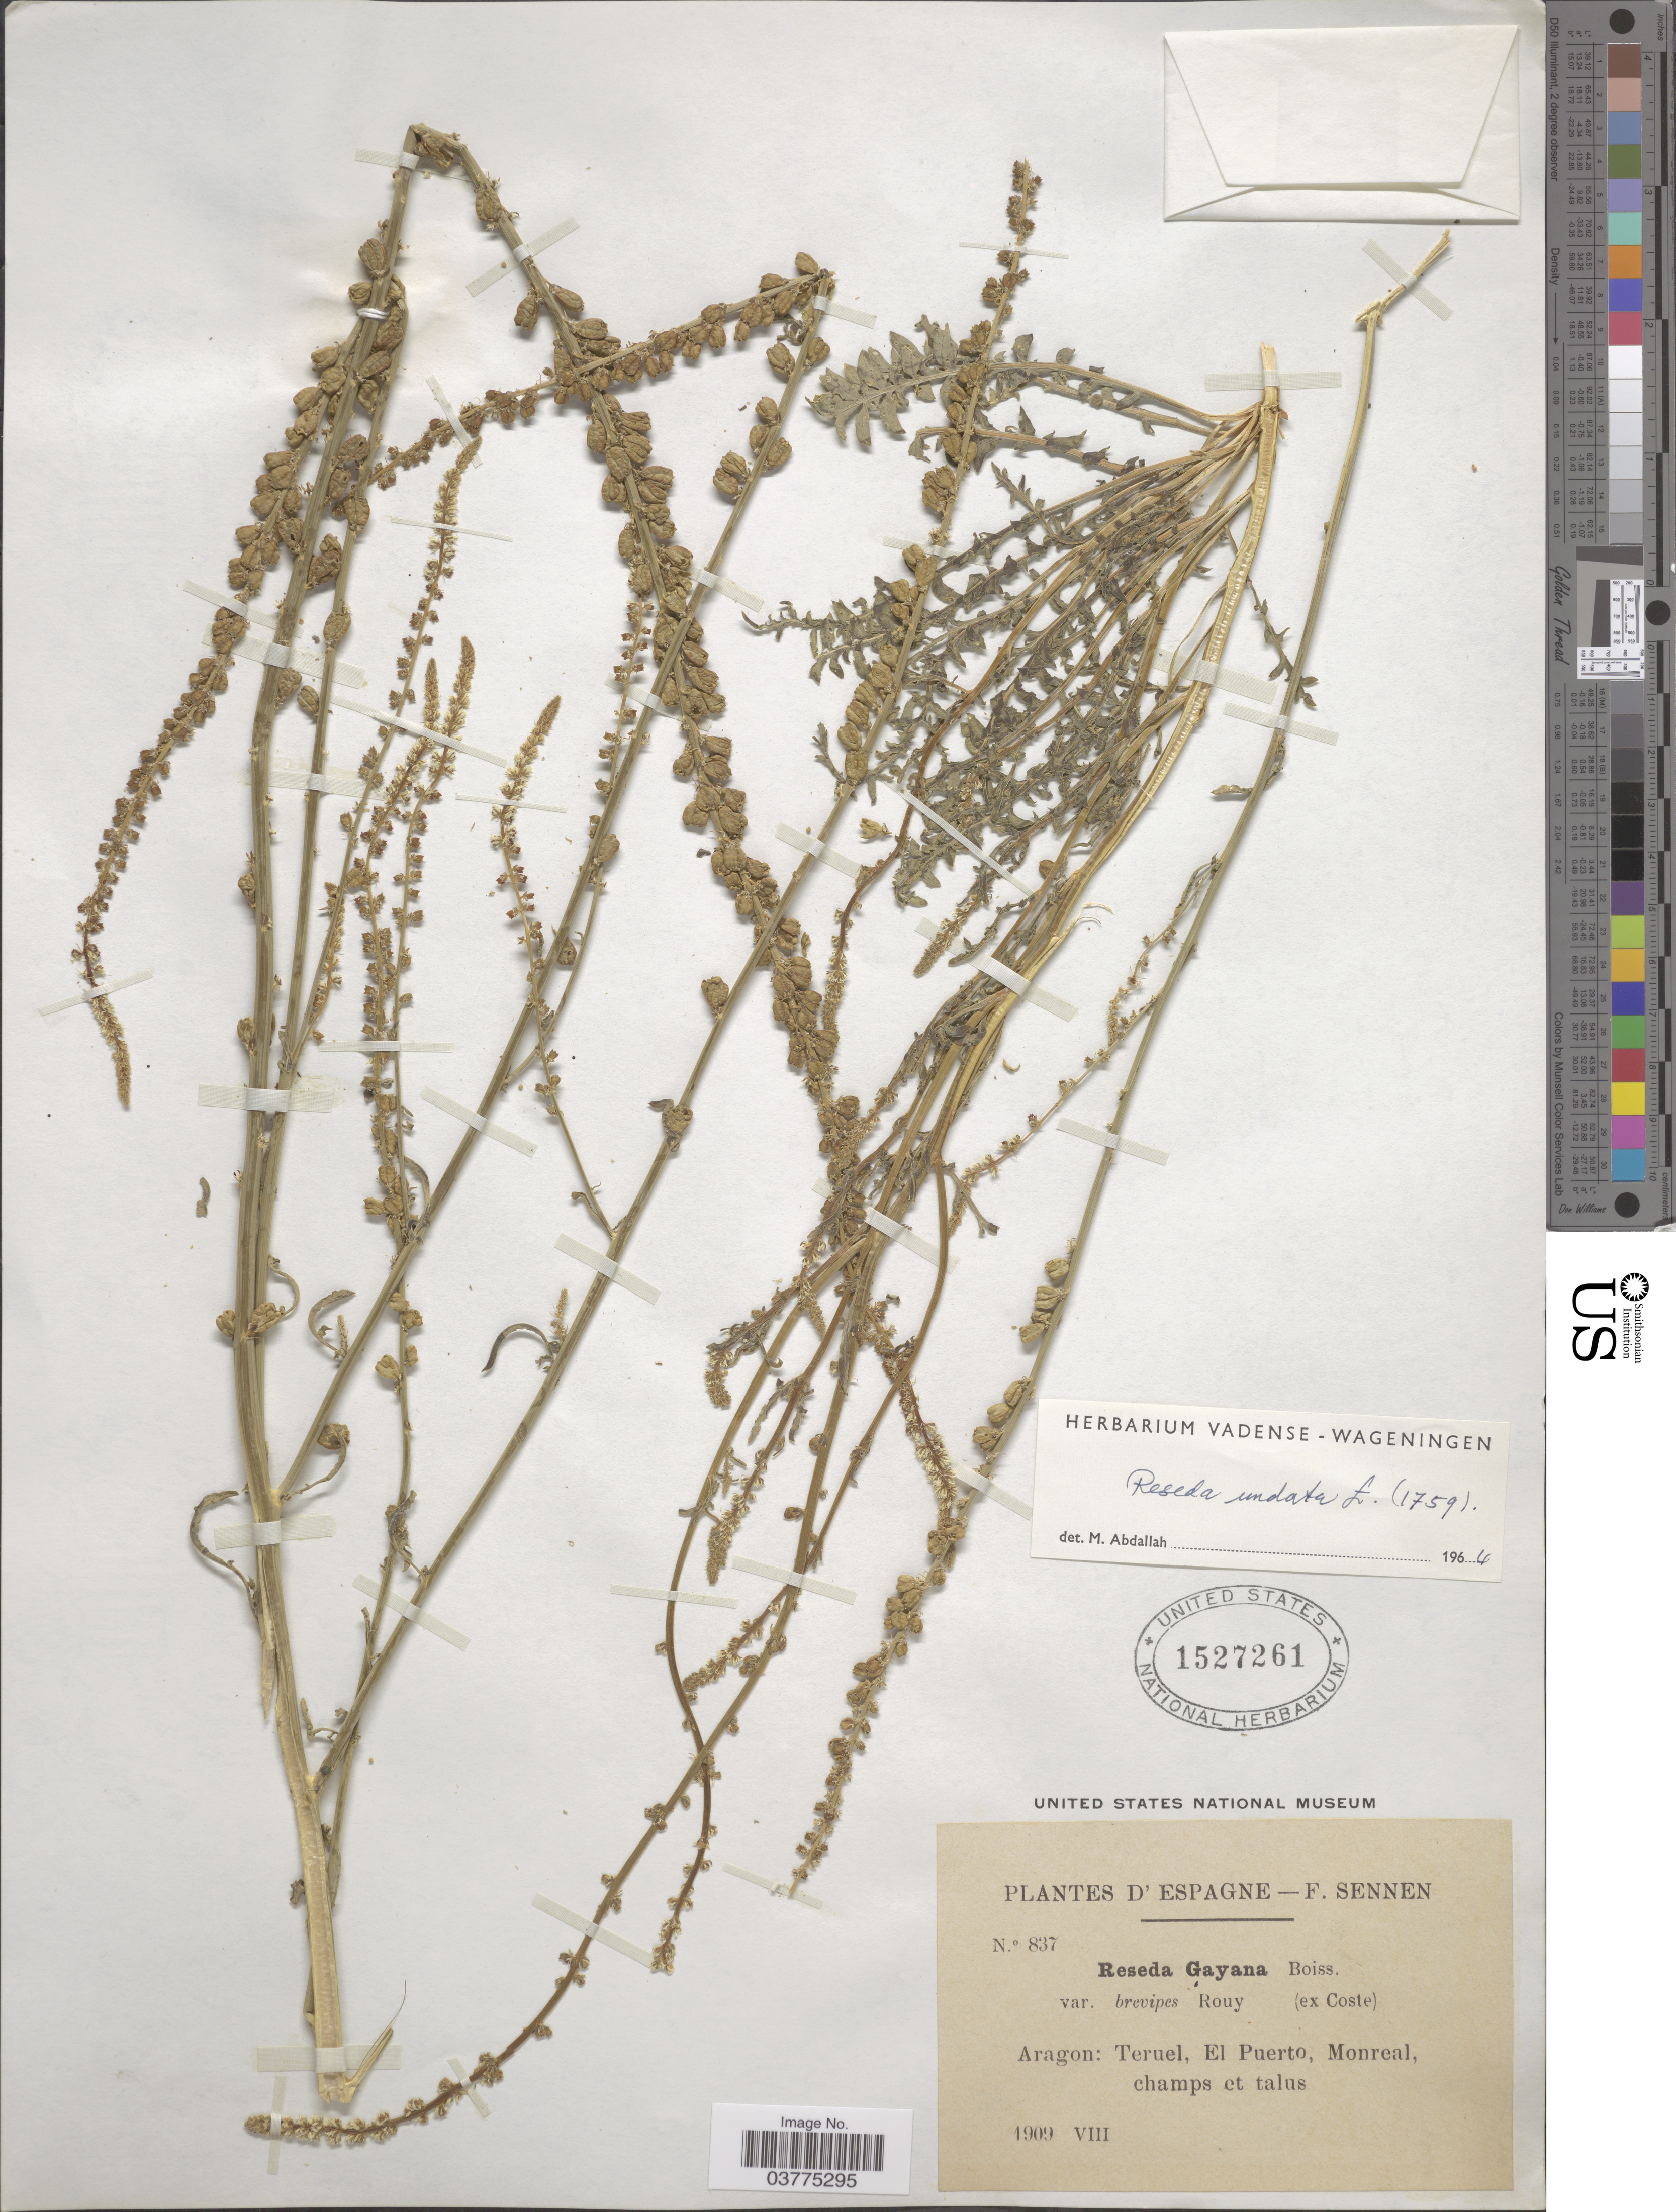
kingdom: Plantae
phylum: Tracheophyta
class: Magnoliopsida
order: Brassicales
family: Resedaceae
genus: Reseda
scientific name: Reseda inodora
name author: Rchb.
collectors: E. Sennen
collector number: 837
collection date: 1909-08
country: Spain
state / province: Aragón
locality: Espagne.Teruel, El Puerto, Monreal, champs et talus.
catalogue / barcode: US 1527261